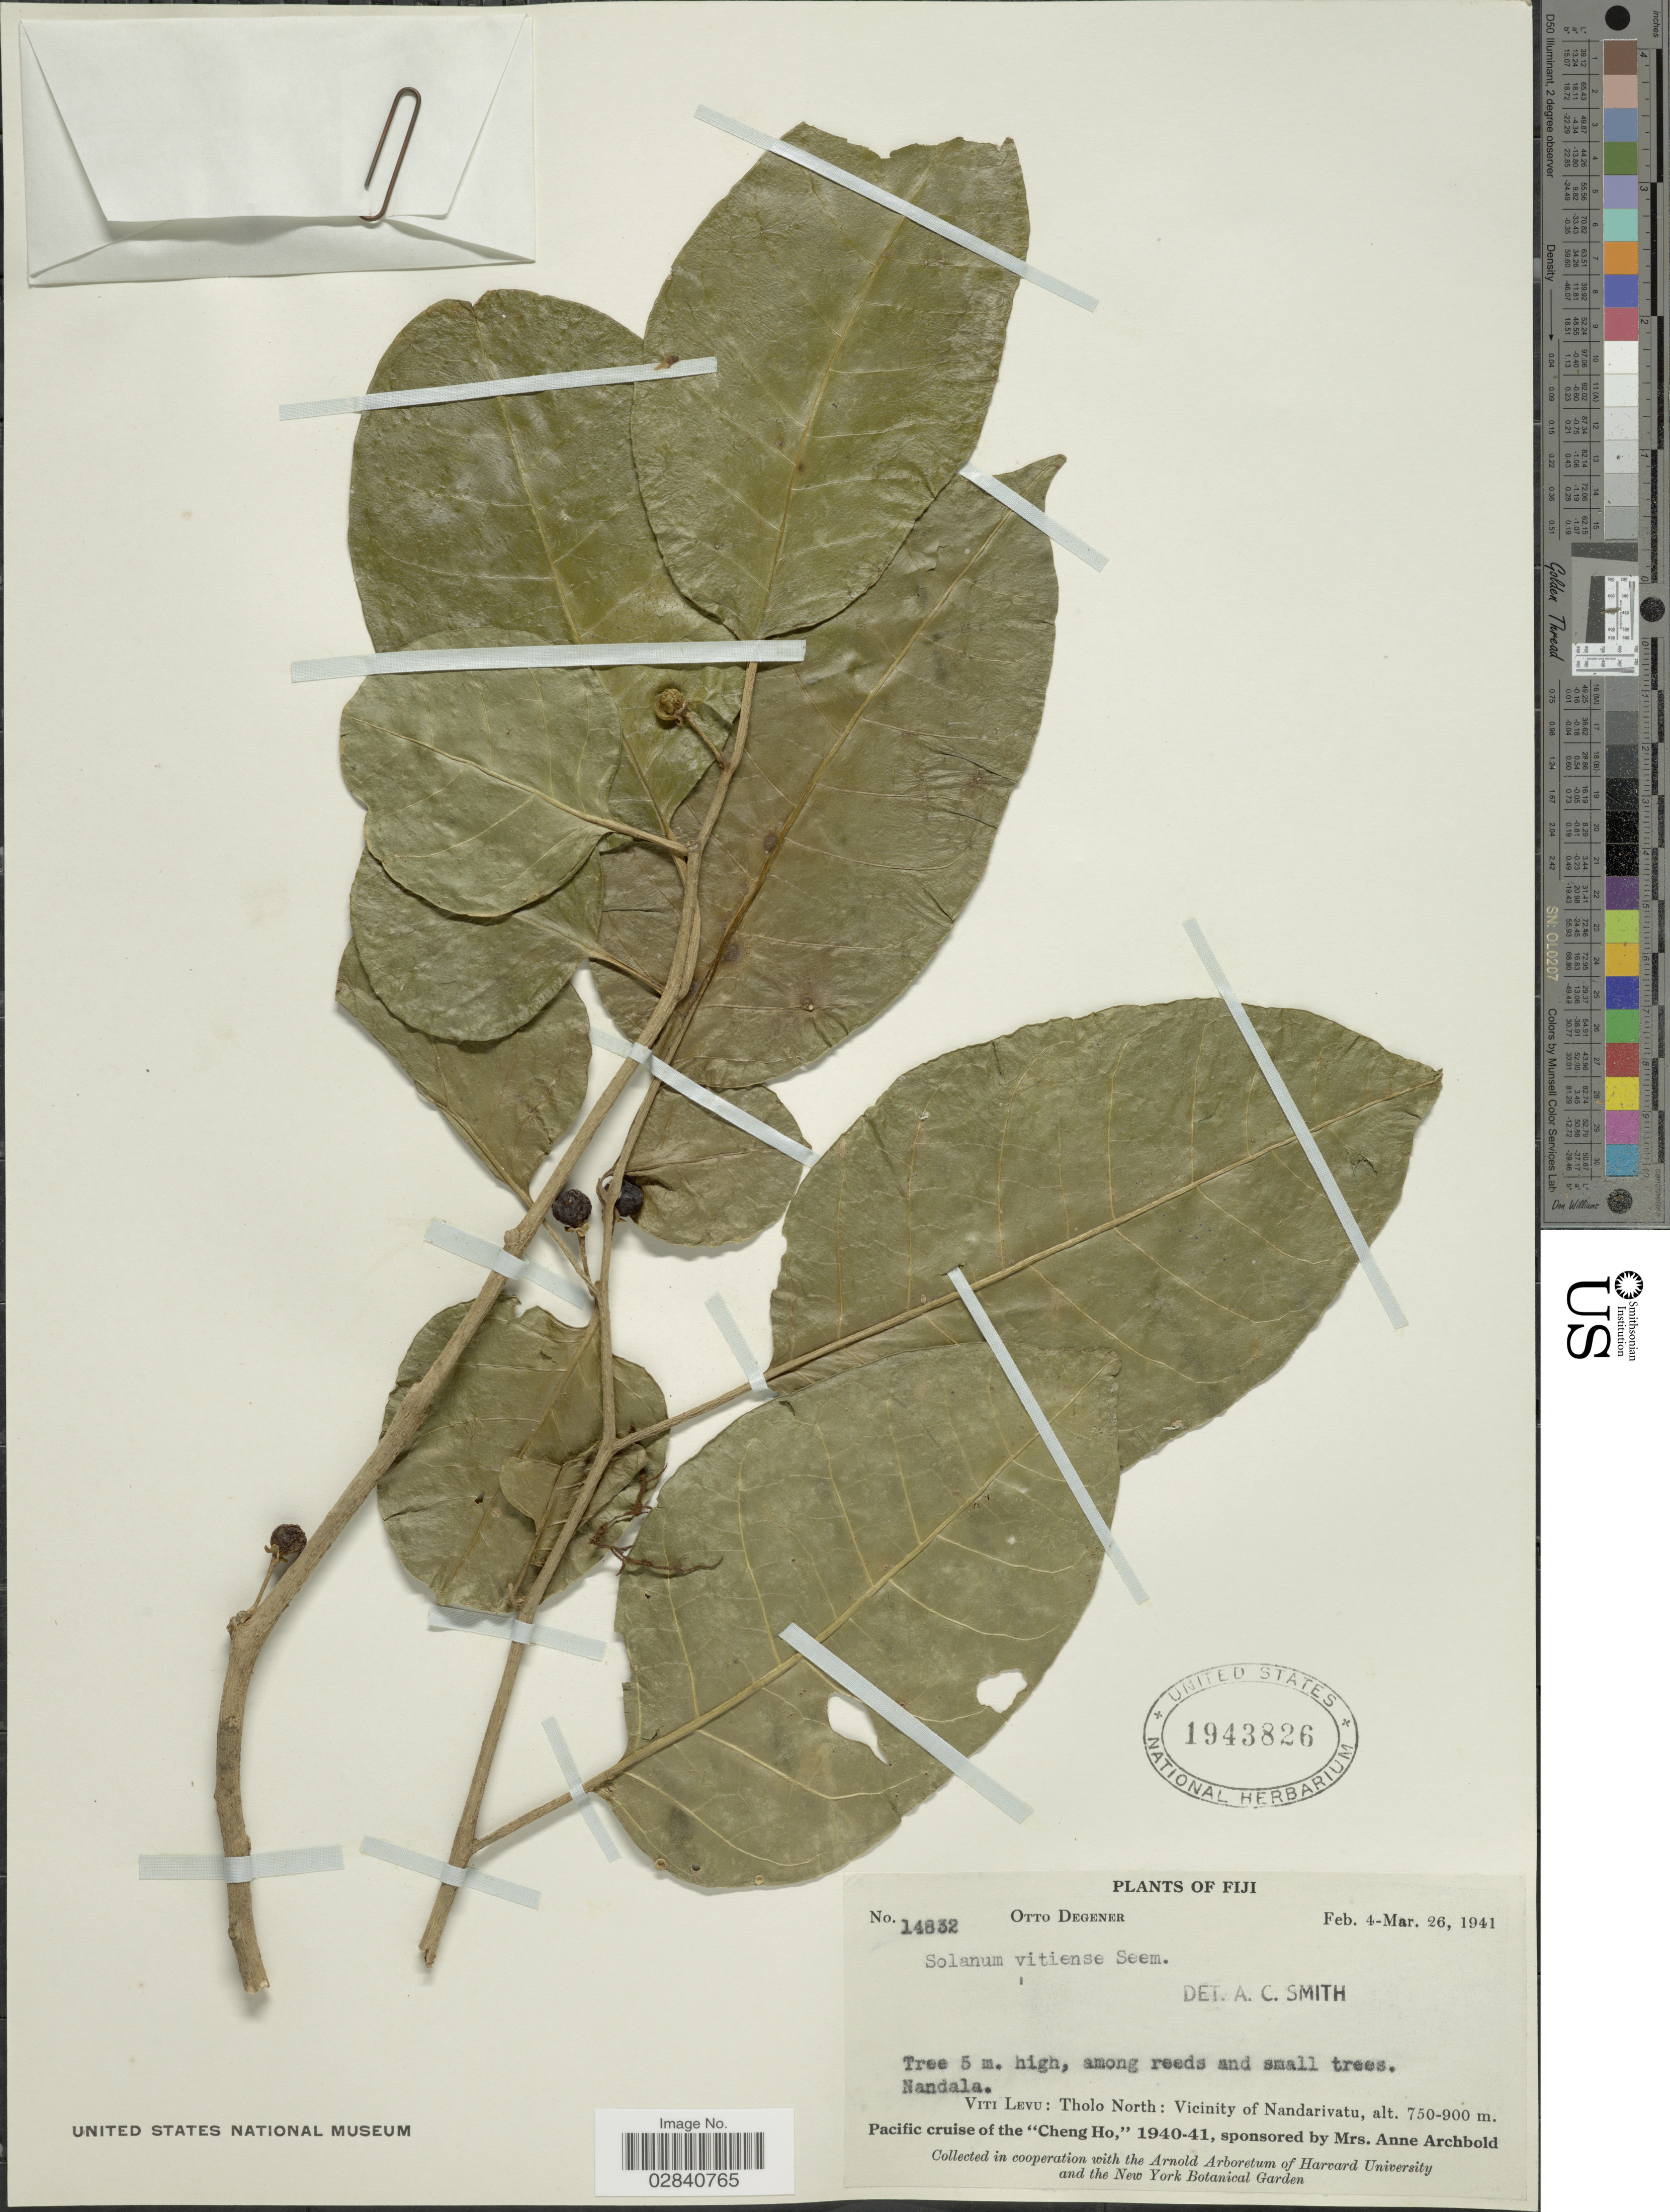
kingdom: Plantae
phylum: Tracheophyta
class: Magnoliopsida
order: Solanales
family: Solanaceae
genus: Lycianthes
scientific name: Lycianthes vitiensis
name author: (Seem.) A.R. Bean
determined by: Knapp, S. D.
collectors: O. Degener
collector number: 14832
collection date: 1941-02-04/1941-03-26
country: Fiji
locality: Nandala. Viti Levu: Tholo North: Vicinity of Nandarivatu.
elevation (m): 750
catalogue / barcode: US 1943826